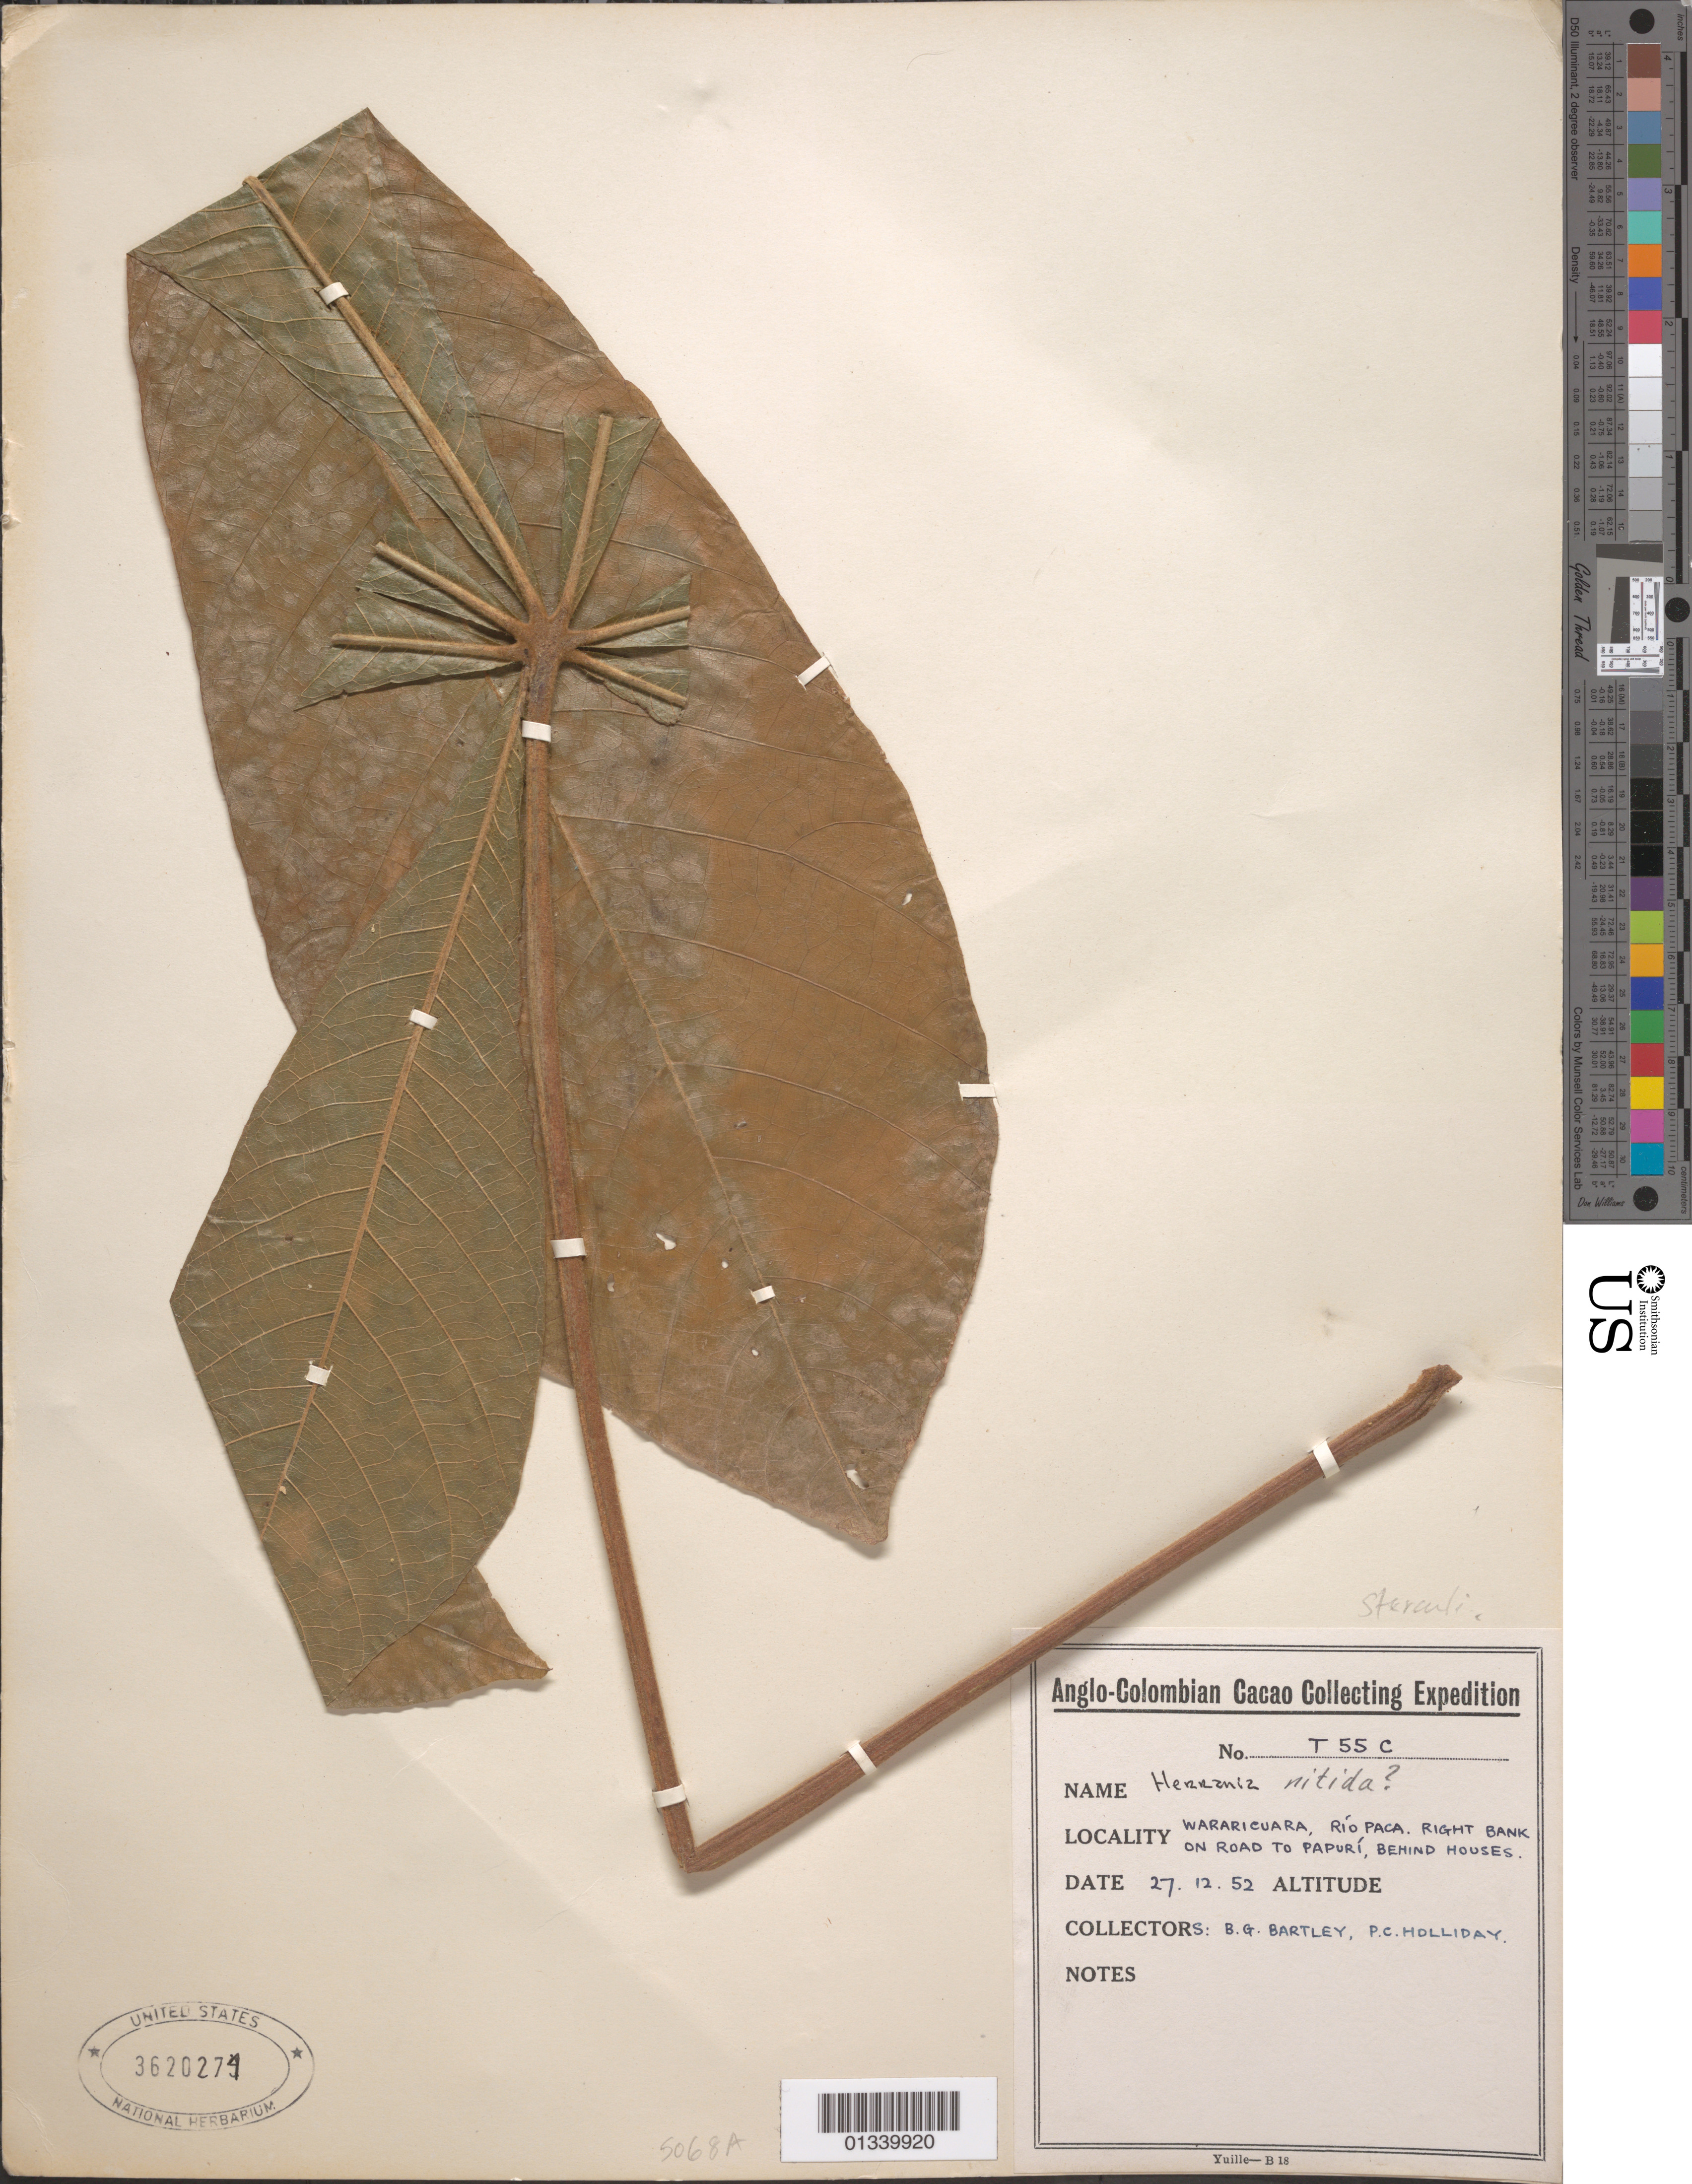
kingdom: Plantae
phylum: Tracheophyta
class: Magnoliopsida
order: Malvales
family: Malvaceae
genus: Herrania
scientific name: Herrania mariae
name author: (Mart.) Decne. ex Goudot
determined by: Colli-Silva, Matheus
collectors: B. Bartley & P. C. Holliday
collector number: T-55C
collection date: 1952-12-27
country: Colombia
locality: Wararicuara, Rio Paca, Right bank on road to Papuri, behind houses.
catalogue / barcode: US 3620274